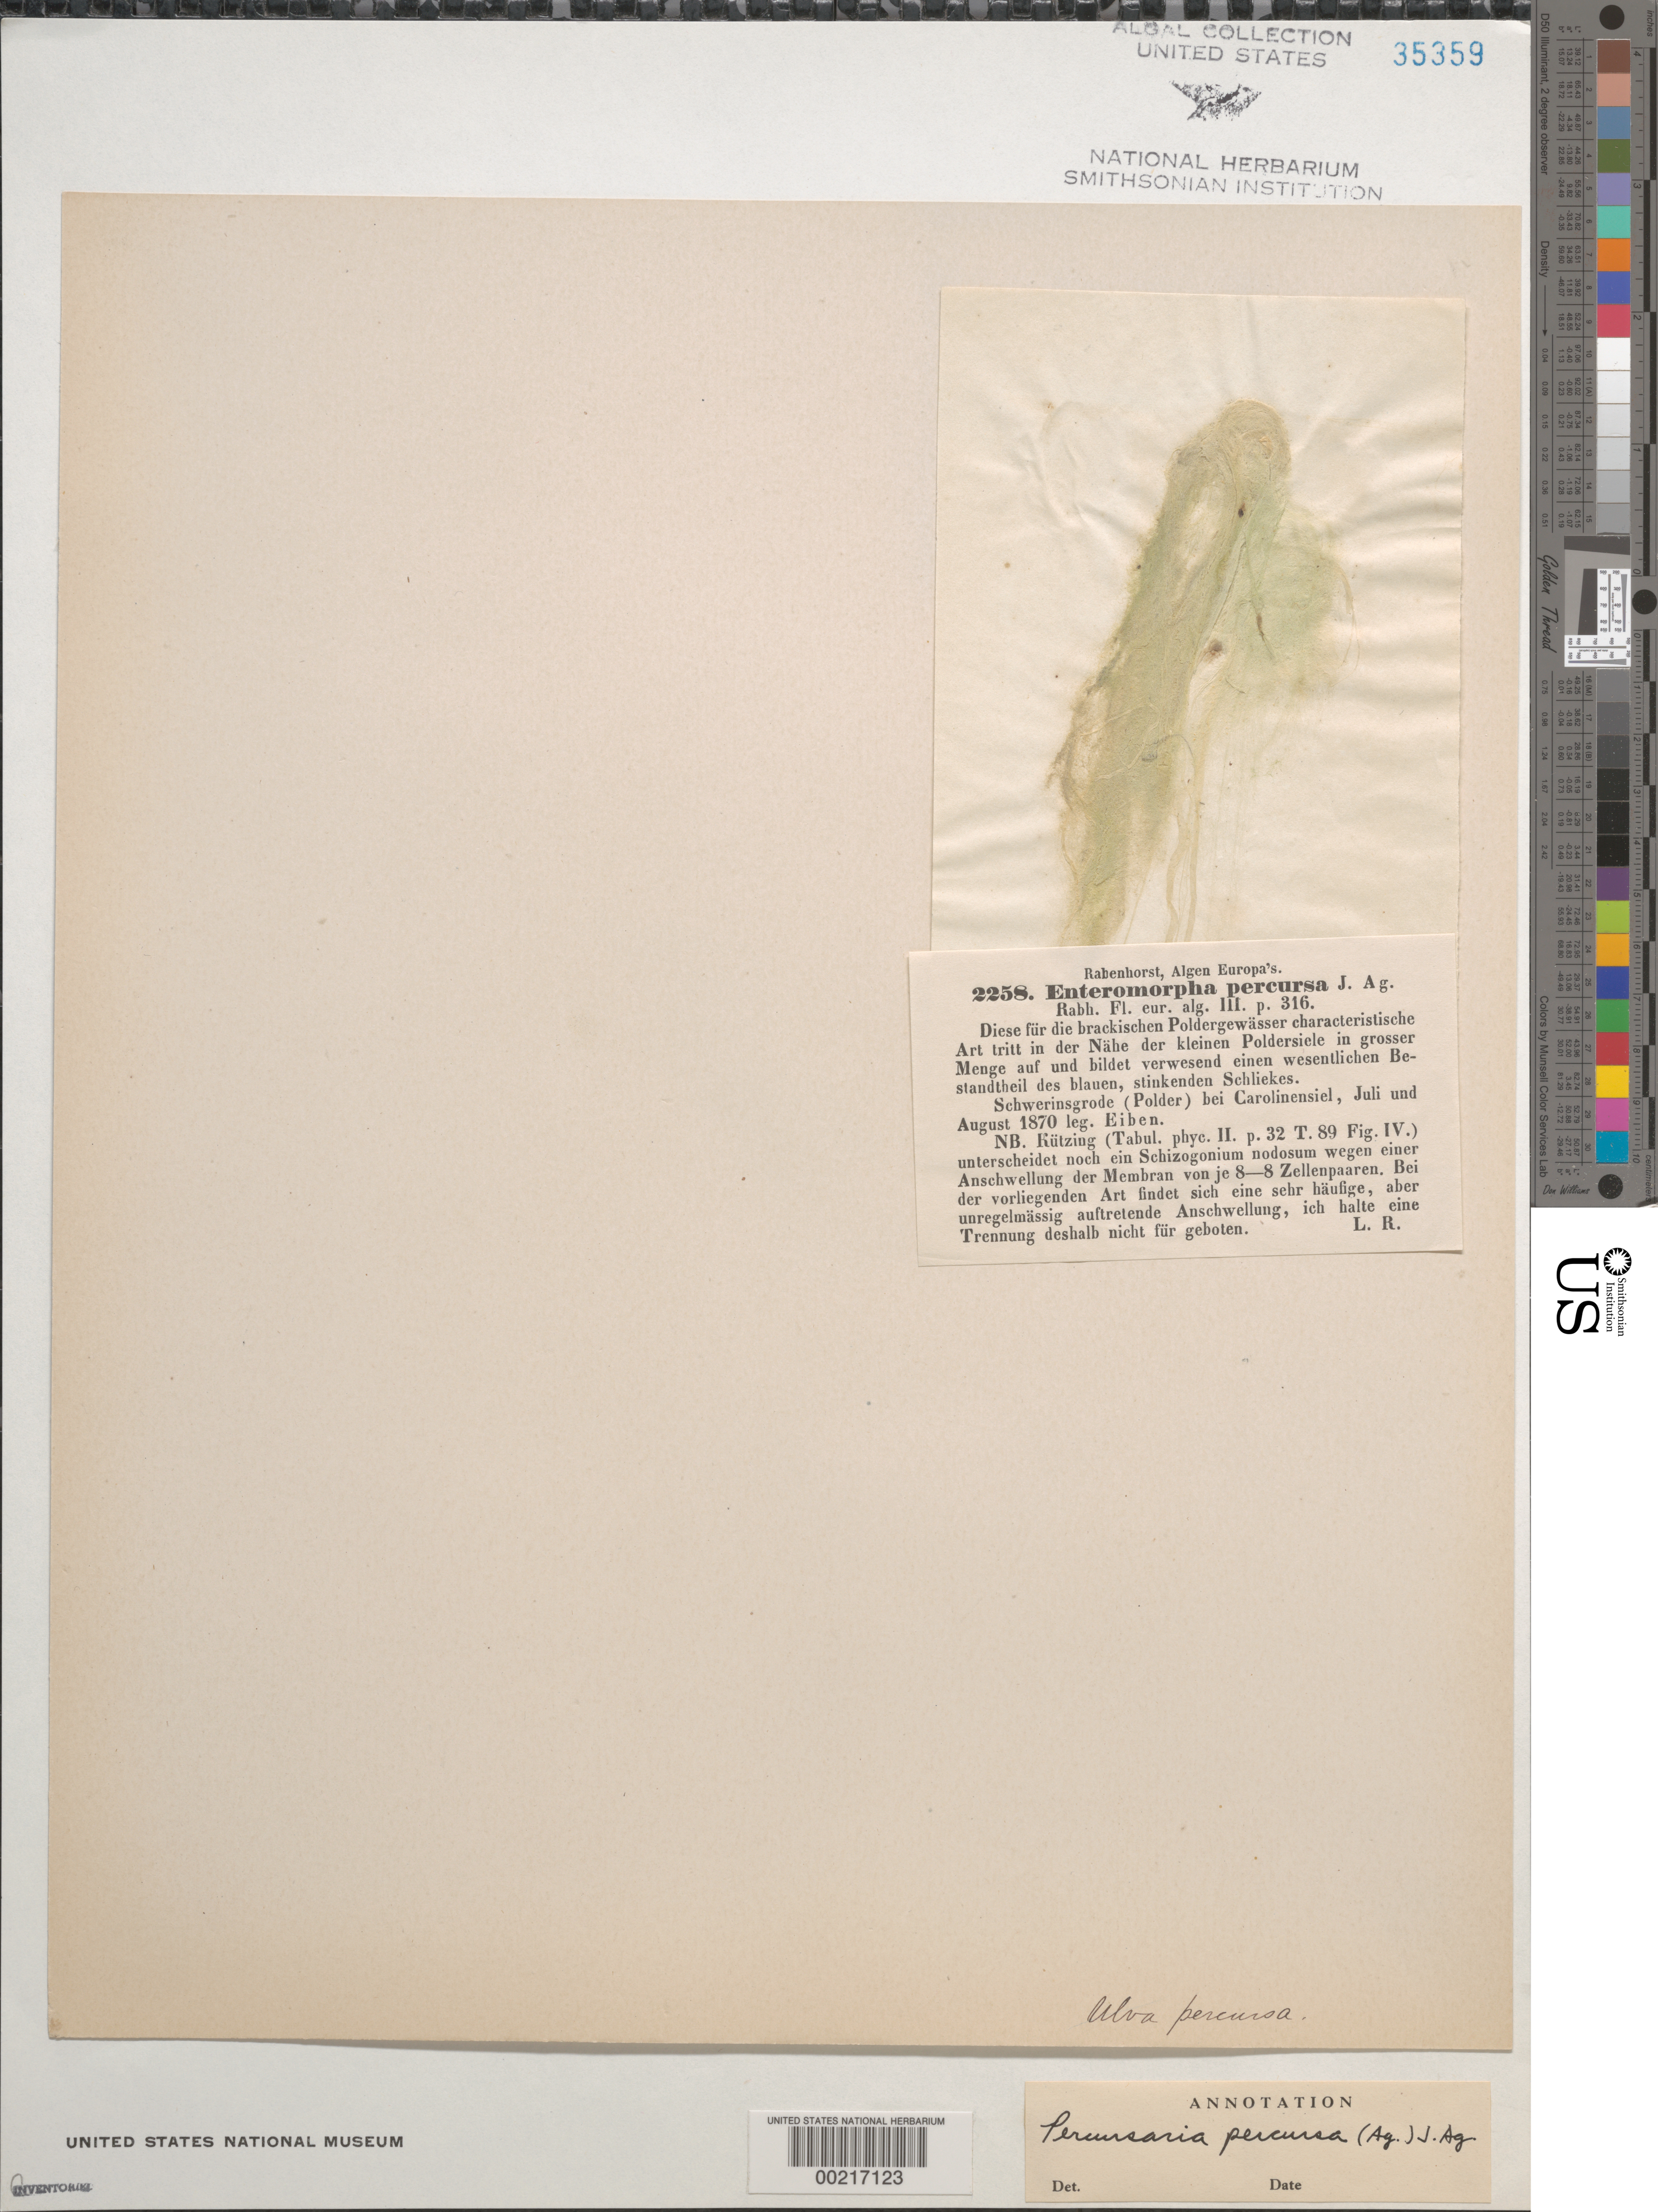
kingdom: Plantae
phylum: Chlorophyta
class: Ulvophyceae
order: Ulvales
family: Ulvaceae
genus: Percursaria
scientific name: Percursaria percursa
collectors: C. Eiben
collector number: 2258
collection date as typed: Jul 1870 AND -- Aug 1870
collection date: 1870-07,1870-08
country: Germany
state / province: Niedersachsen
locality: Schwerinsgrode (Polder), Carolinensiel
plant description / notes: Rabenhorst, Die Algen Europa's, as Enteromorpha percursa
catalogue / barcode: US 35359